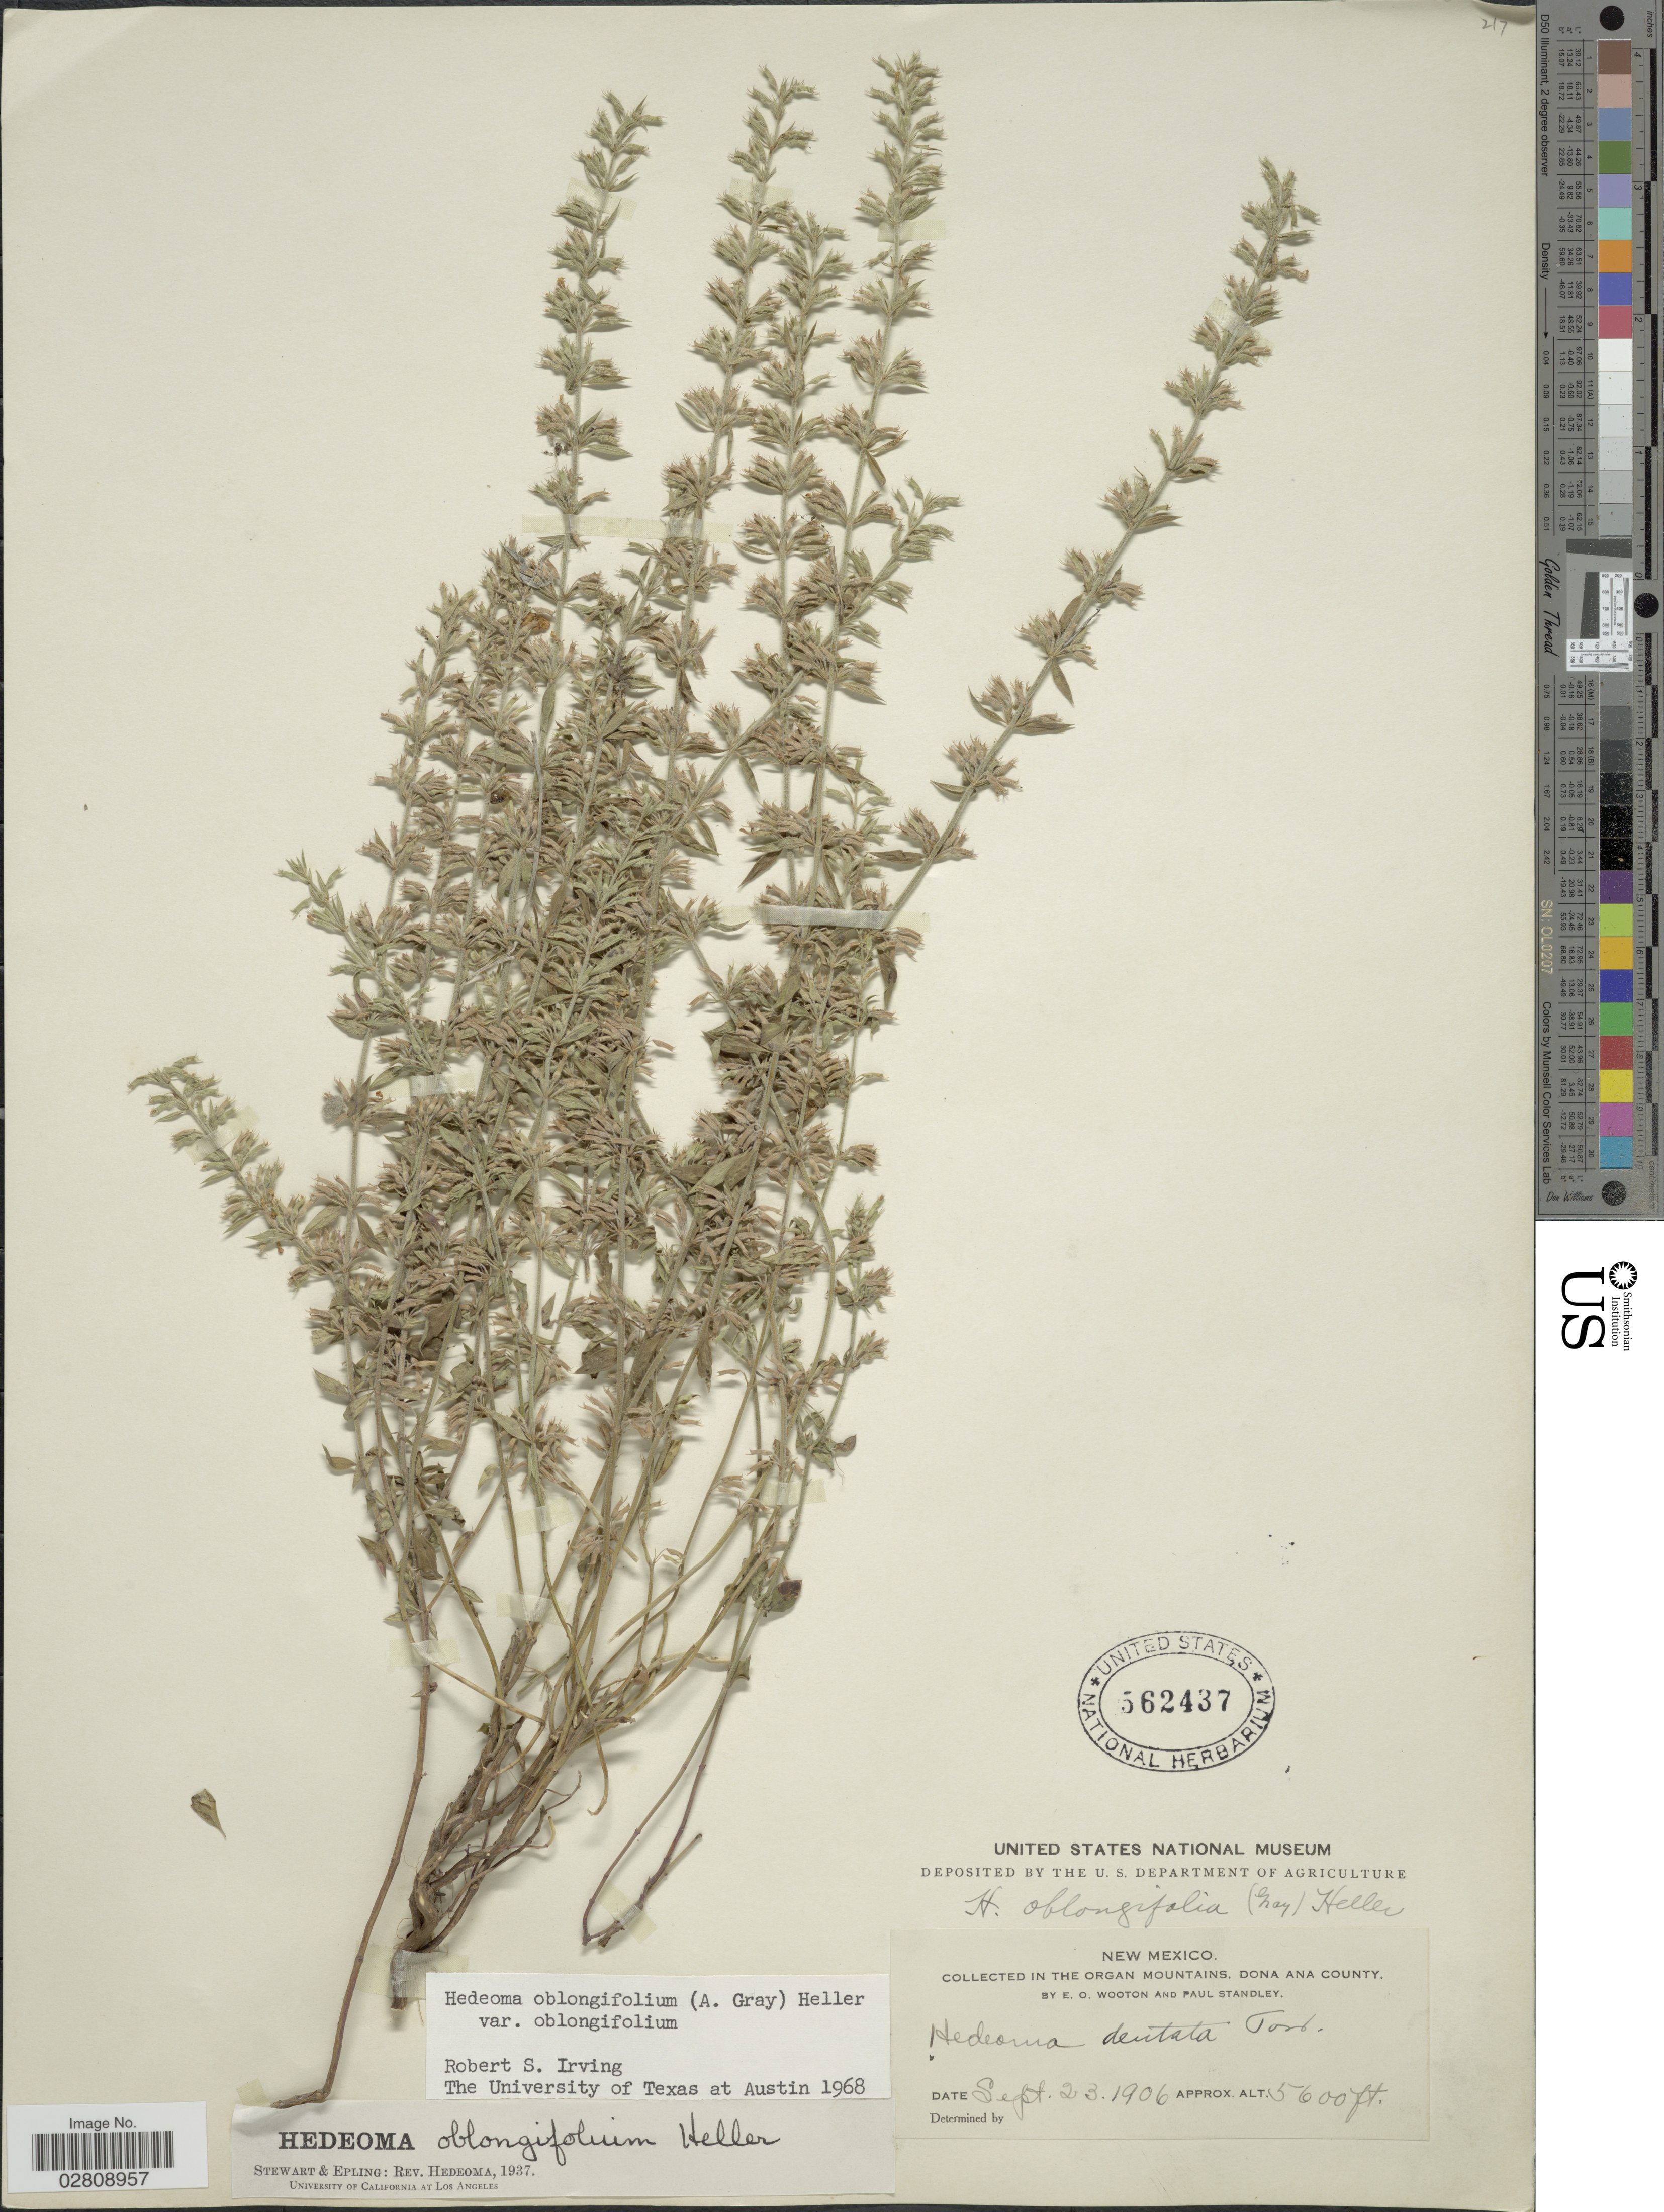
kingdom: Plantae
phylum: Tracheophyta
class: Magnoliopsida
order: Lamiales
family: Lamiaceae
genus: Hedeoma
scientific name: Hedeoma oblongifolia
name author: (A. Gray) A. Heller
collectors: E. O. Wooton & P. C. Standley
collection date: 1906-09-23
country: United States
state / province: New Mexico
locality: The Organ Mountains, Dona Ana County.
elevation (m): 1707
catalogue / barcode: US 562437